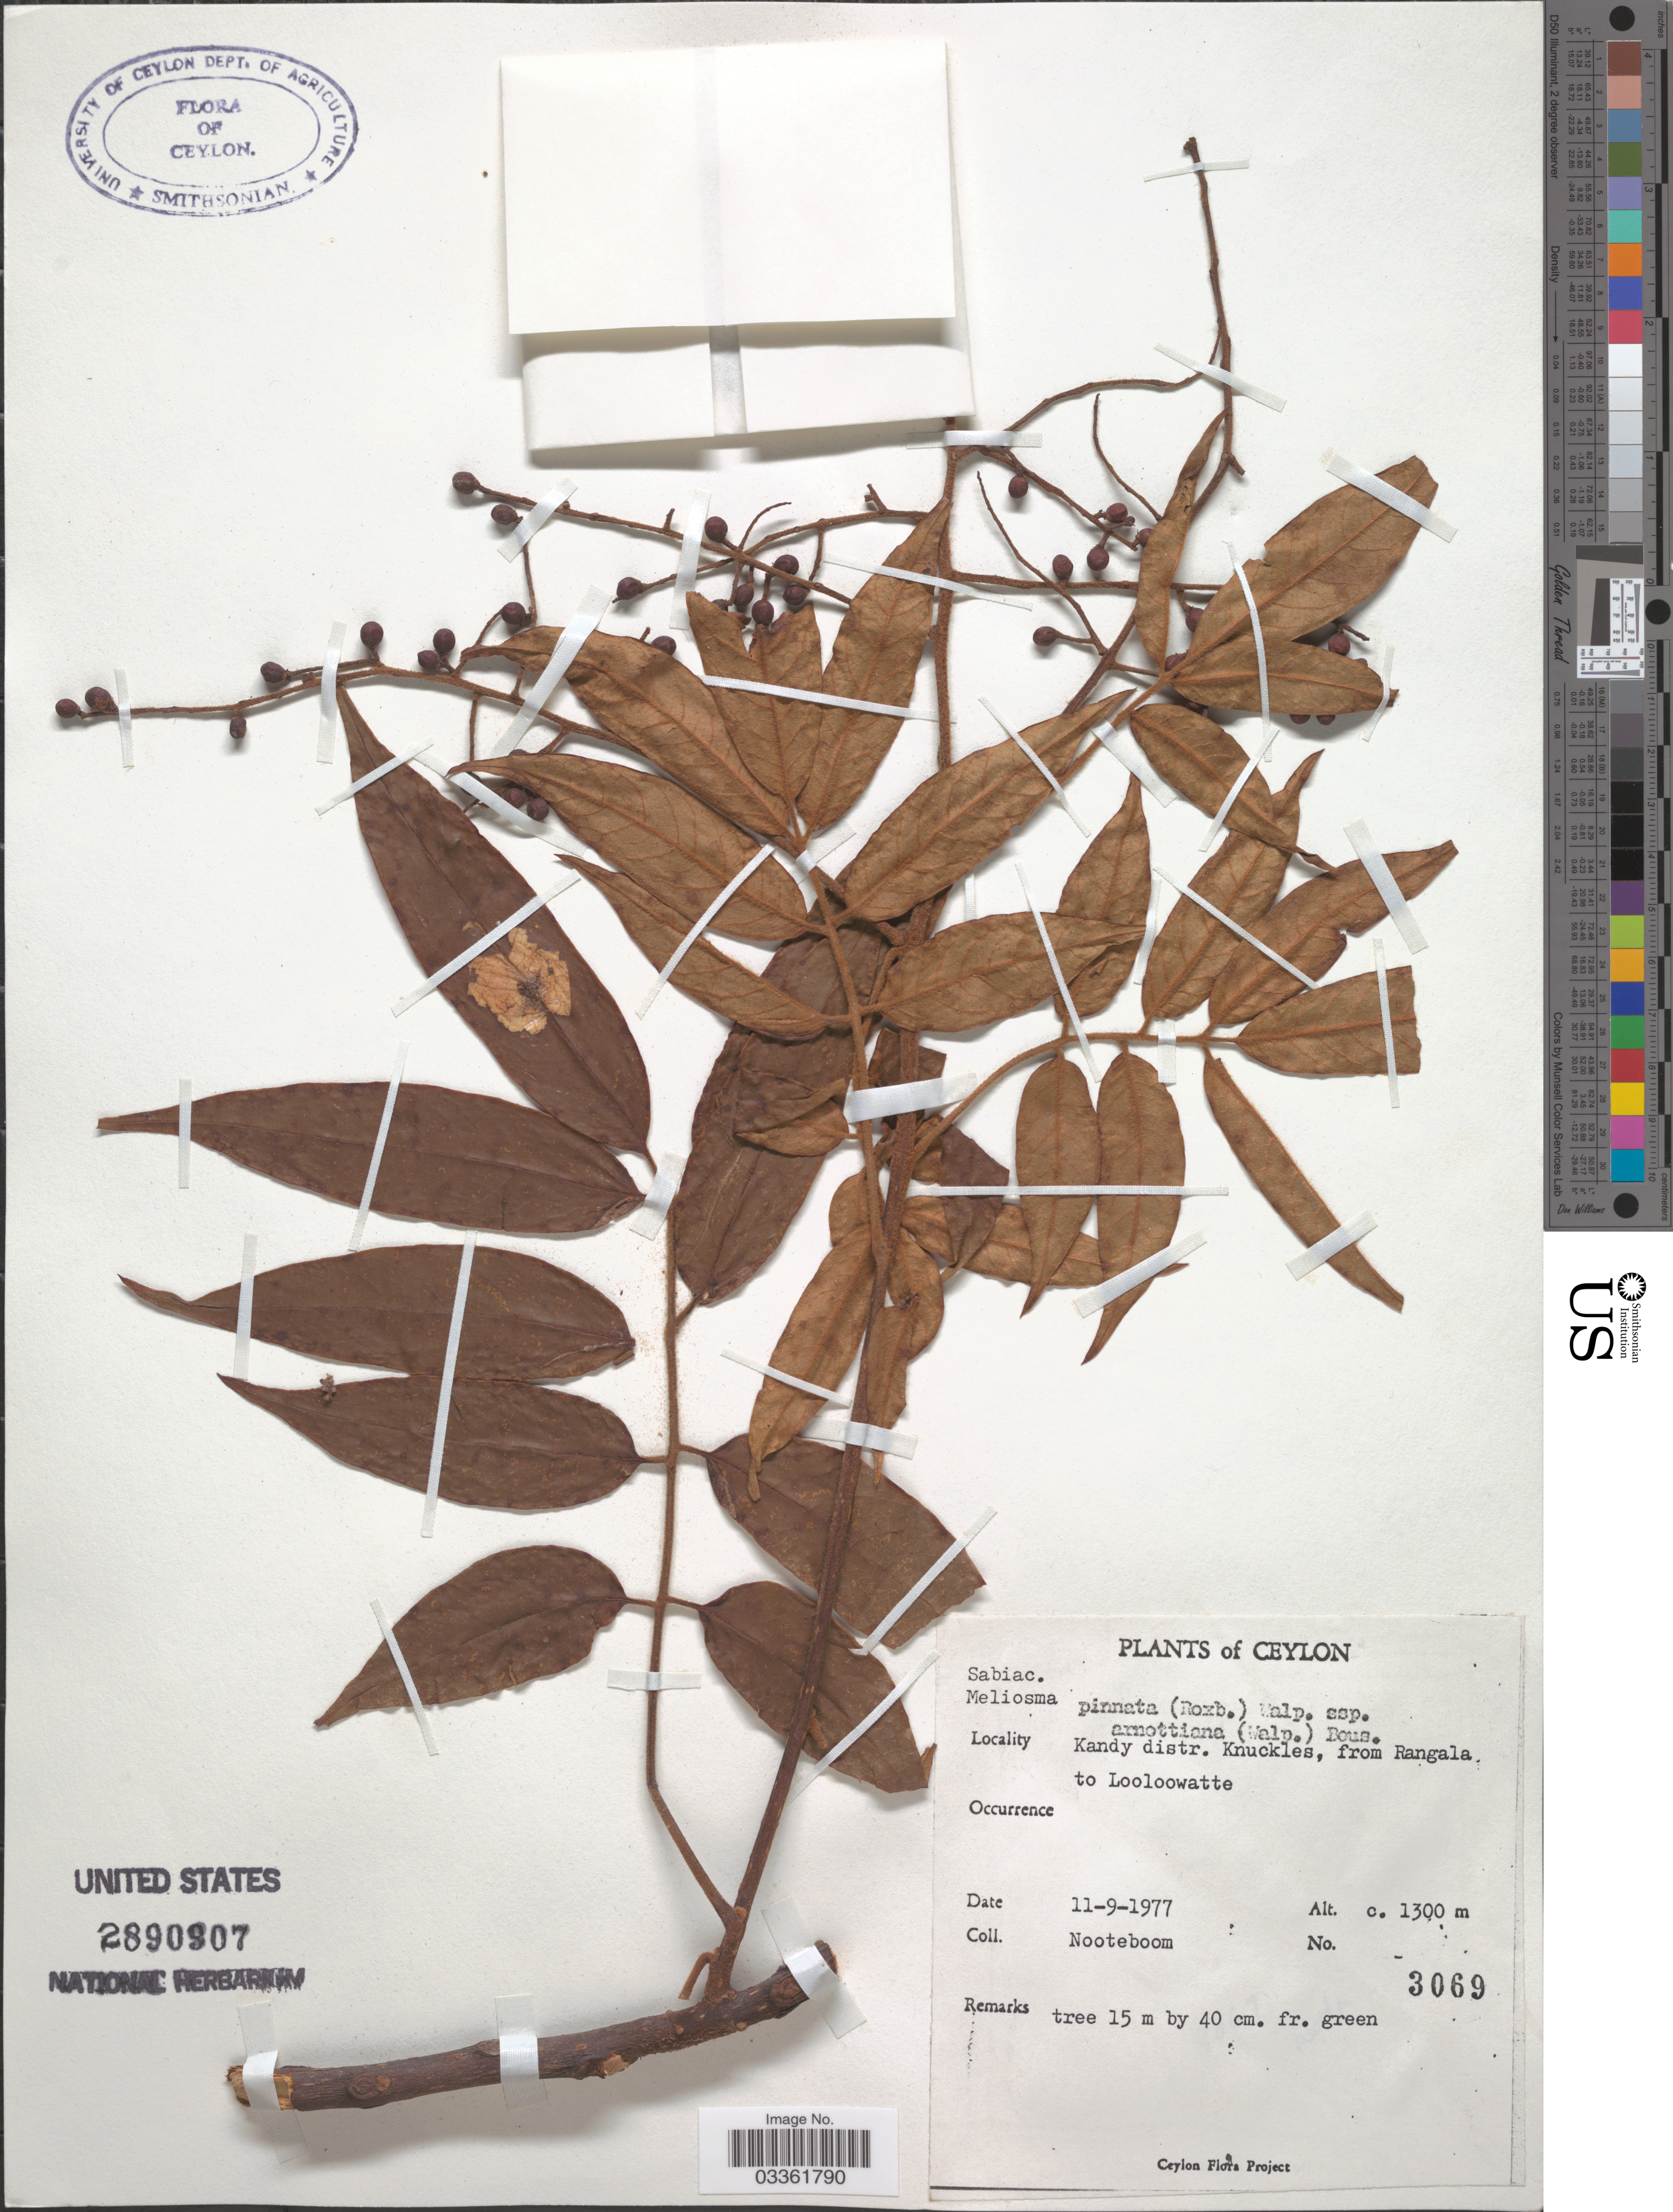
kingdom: Plantae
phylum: Tracheophyta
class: Magnoliopsida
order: Proteales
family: Sabiaceae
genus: Meliosma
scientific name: Meliosma pinnata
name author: Maxim.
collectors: Nooteboom, --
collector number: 3069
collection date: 1977-09-11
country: Sri Lanka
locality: Ceylon. Kandy distr. Knuckles, from Rangala to Looloowatte.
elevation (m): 1300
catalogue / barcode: US 2890307